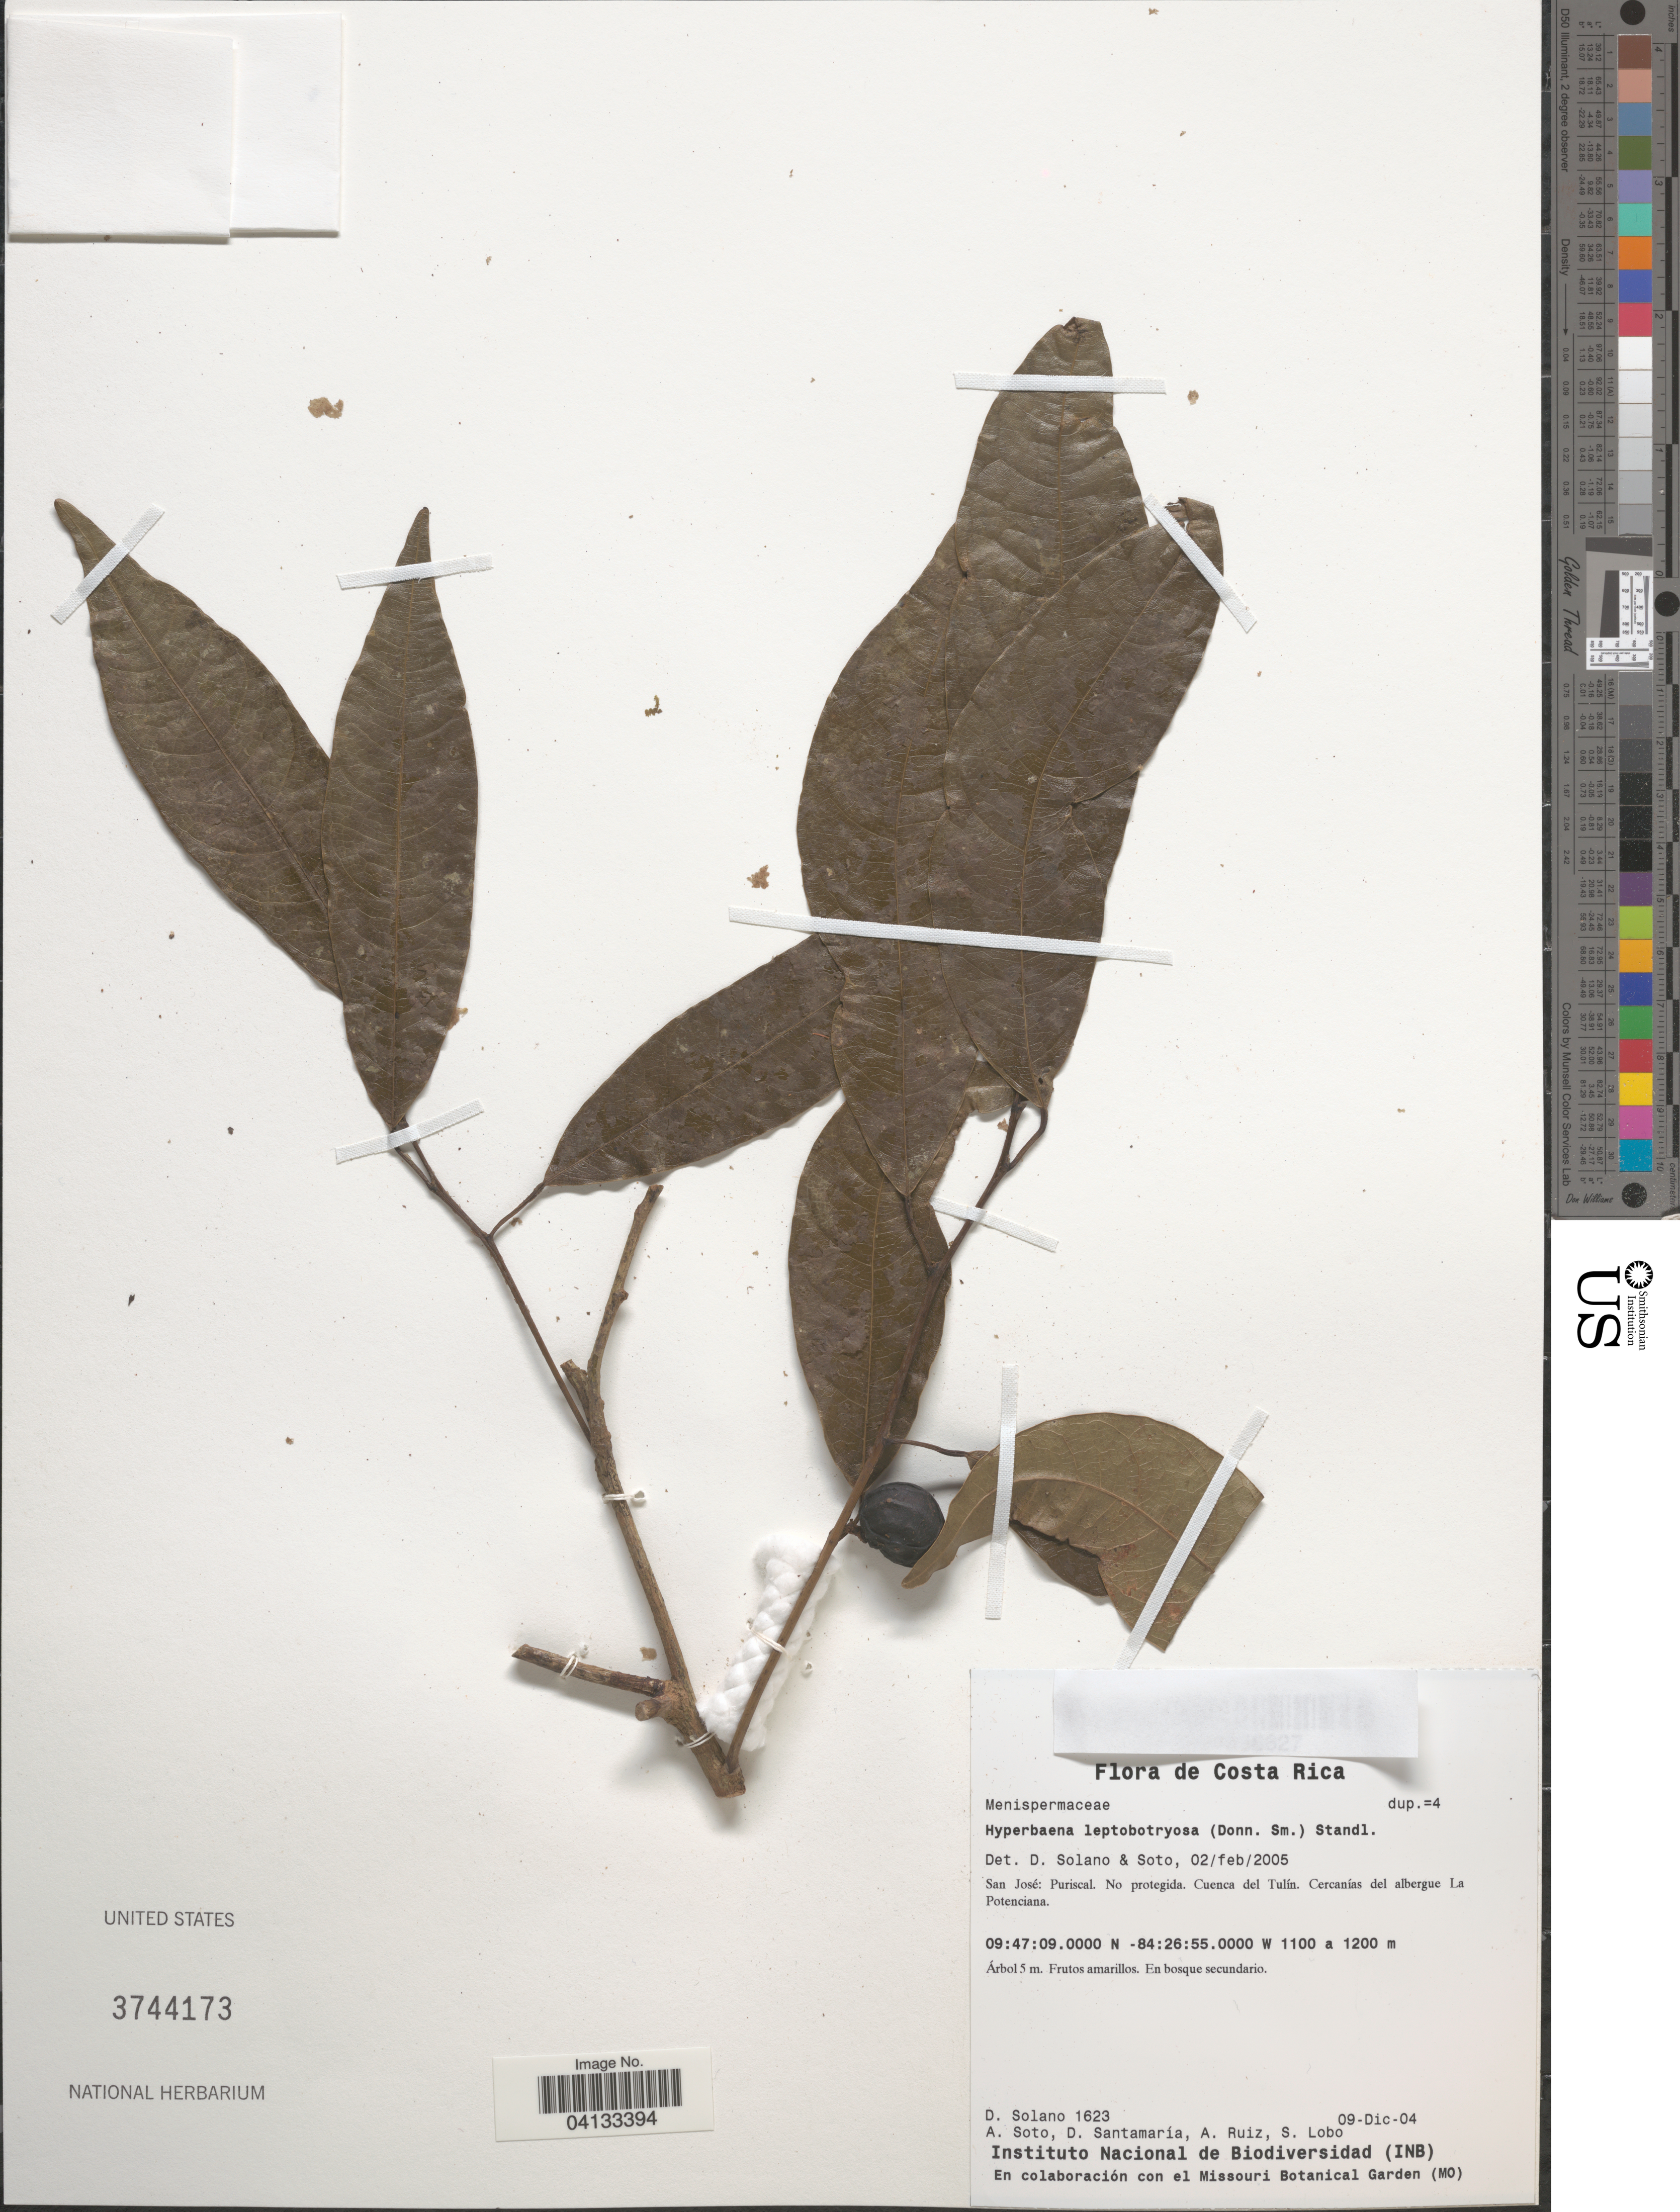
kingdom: Plantae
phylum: Tracheophyta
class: Magnoliopsida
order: Ranunculales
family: Menispermaceae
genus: Hyperbaena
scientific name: Hyperbaena leptobotryosa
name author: (Donn. Sm.) Standl.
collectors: D. Solano, A. Soto, D. Santamaria, A. Ruiz & S. Lobo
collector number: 1623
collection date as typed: Transcribed d/m/y: 9/12/4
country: Costa Rica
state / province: San José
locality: Puriscal. No protegida. Cuenca del Tulín. Cercanías del albergue La Potenciana.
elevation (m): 1100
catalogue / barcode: US 3744173